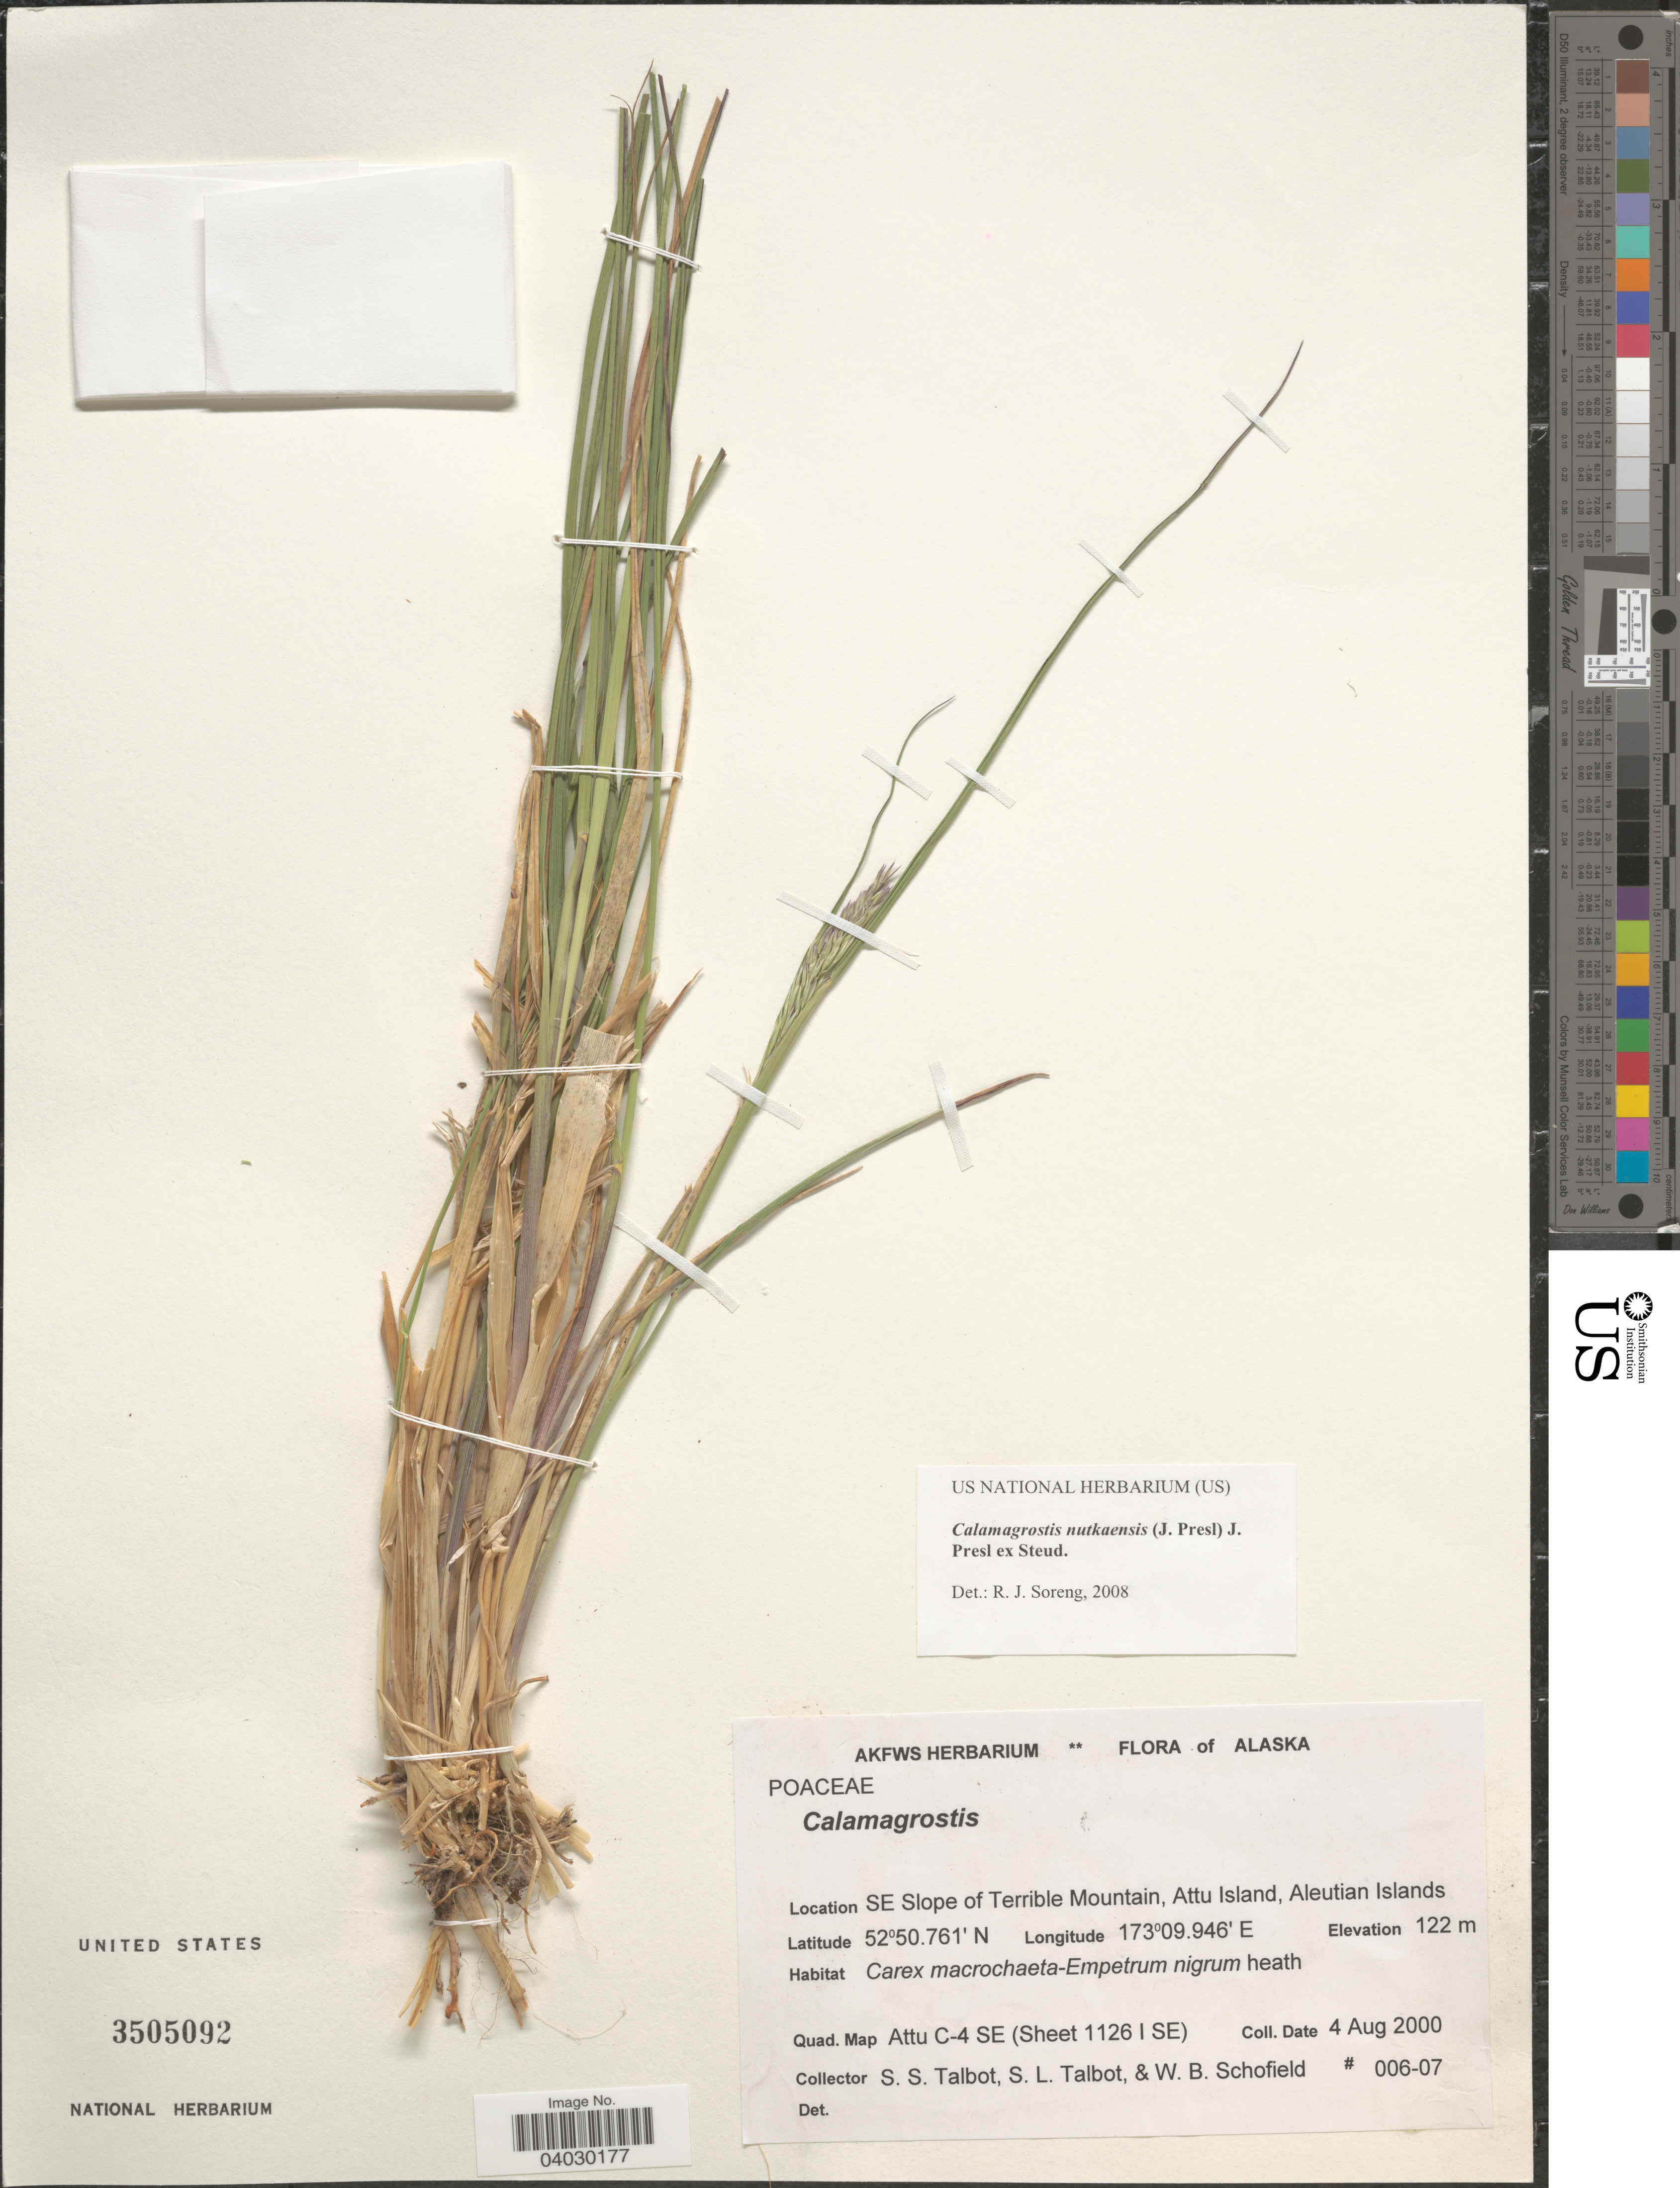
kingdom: Plantae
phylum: Tracheophyta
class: Liliopsida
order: Poales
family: Poaceae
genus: Calamagrostis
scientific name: Calamagrostis nutkaensis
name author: (J. Presl) Steud.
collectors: S. S. Talbot, S. Talbot & W. Schofield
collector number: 006-07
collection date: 2000-08-04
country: United States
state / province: Alaska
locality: SE slope of Terrible Mountain, Attu Island, Aleutian Islands. Quad. Map Attu C-4 SE (Sheet 1126 I SE).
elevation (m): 122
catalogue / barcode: US 3505092